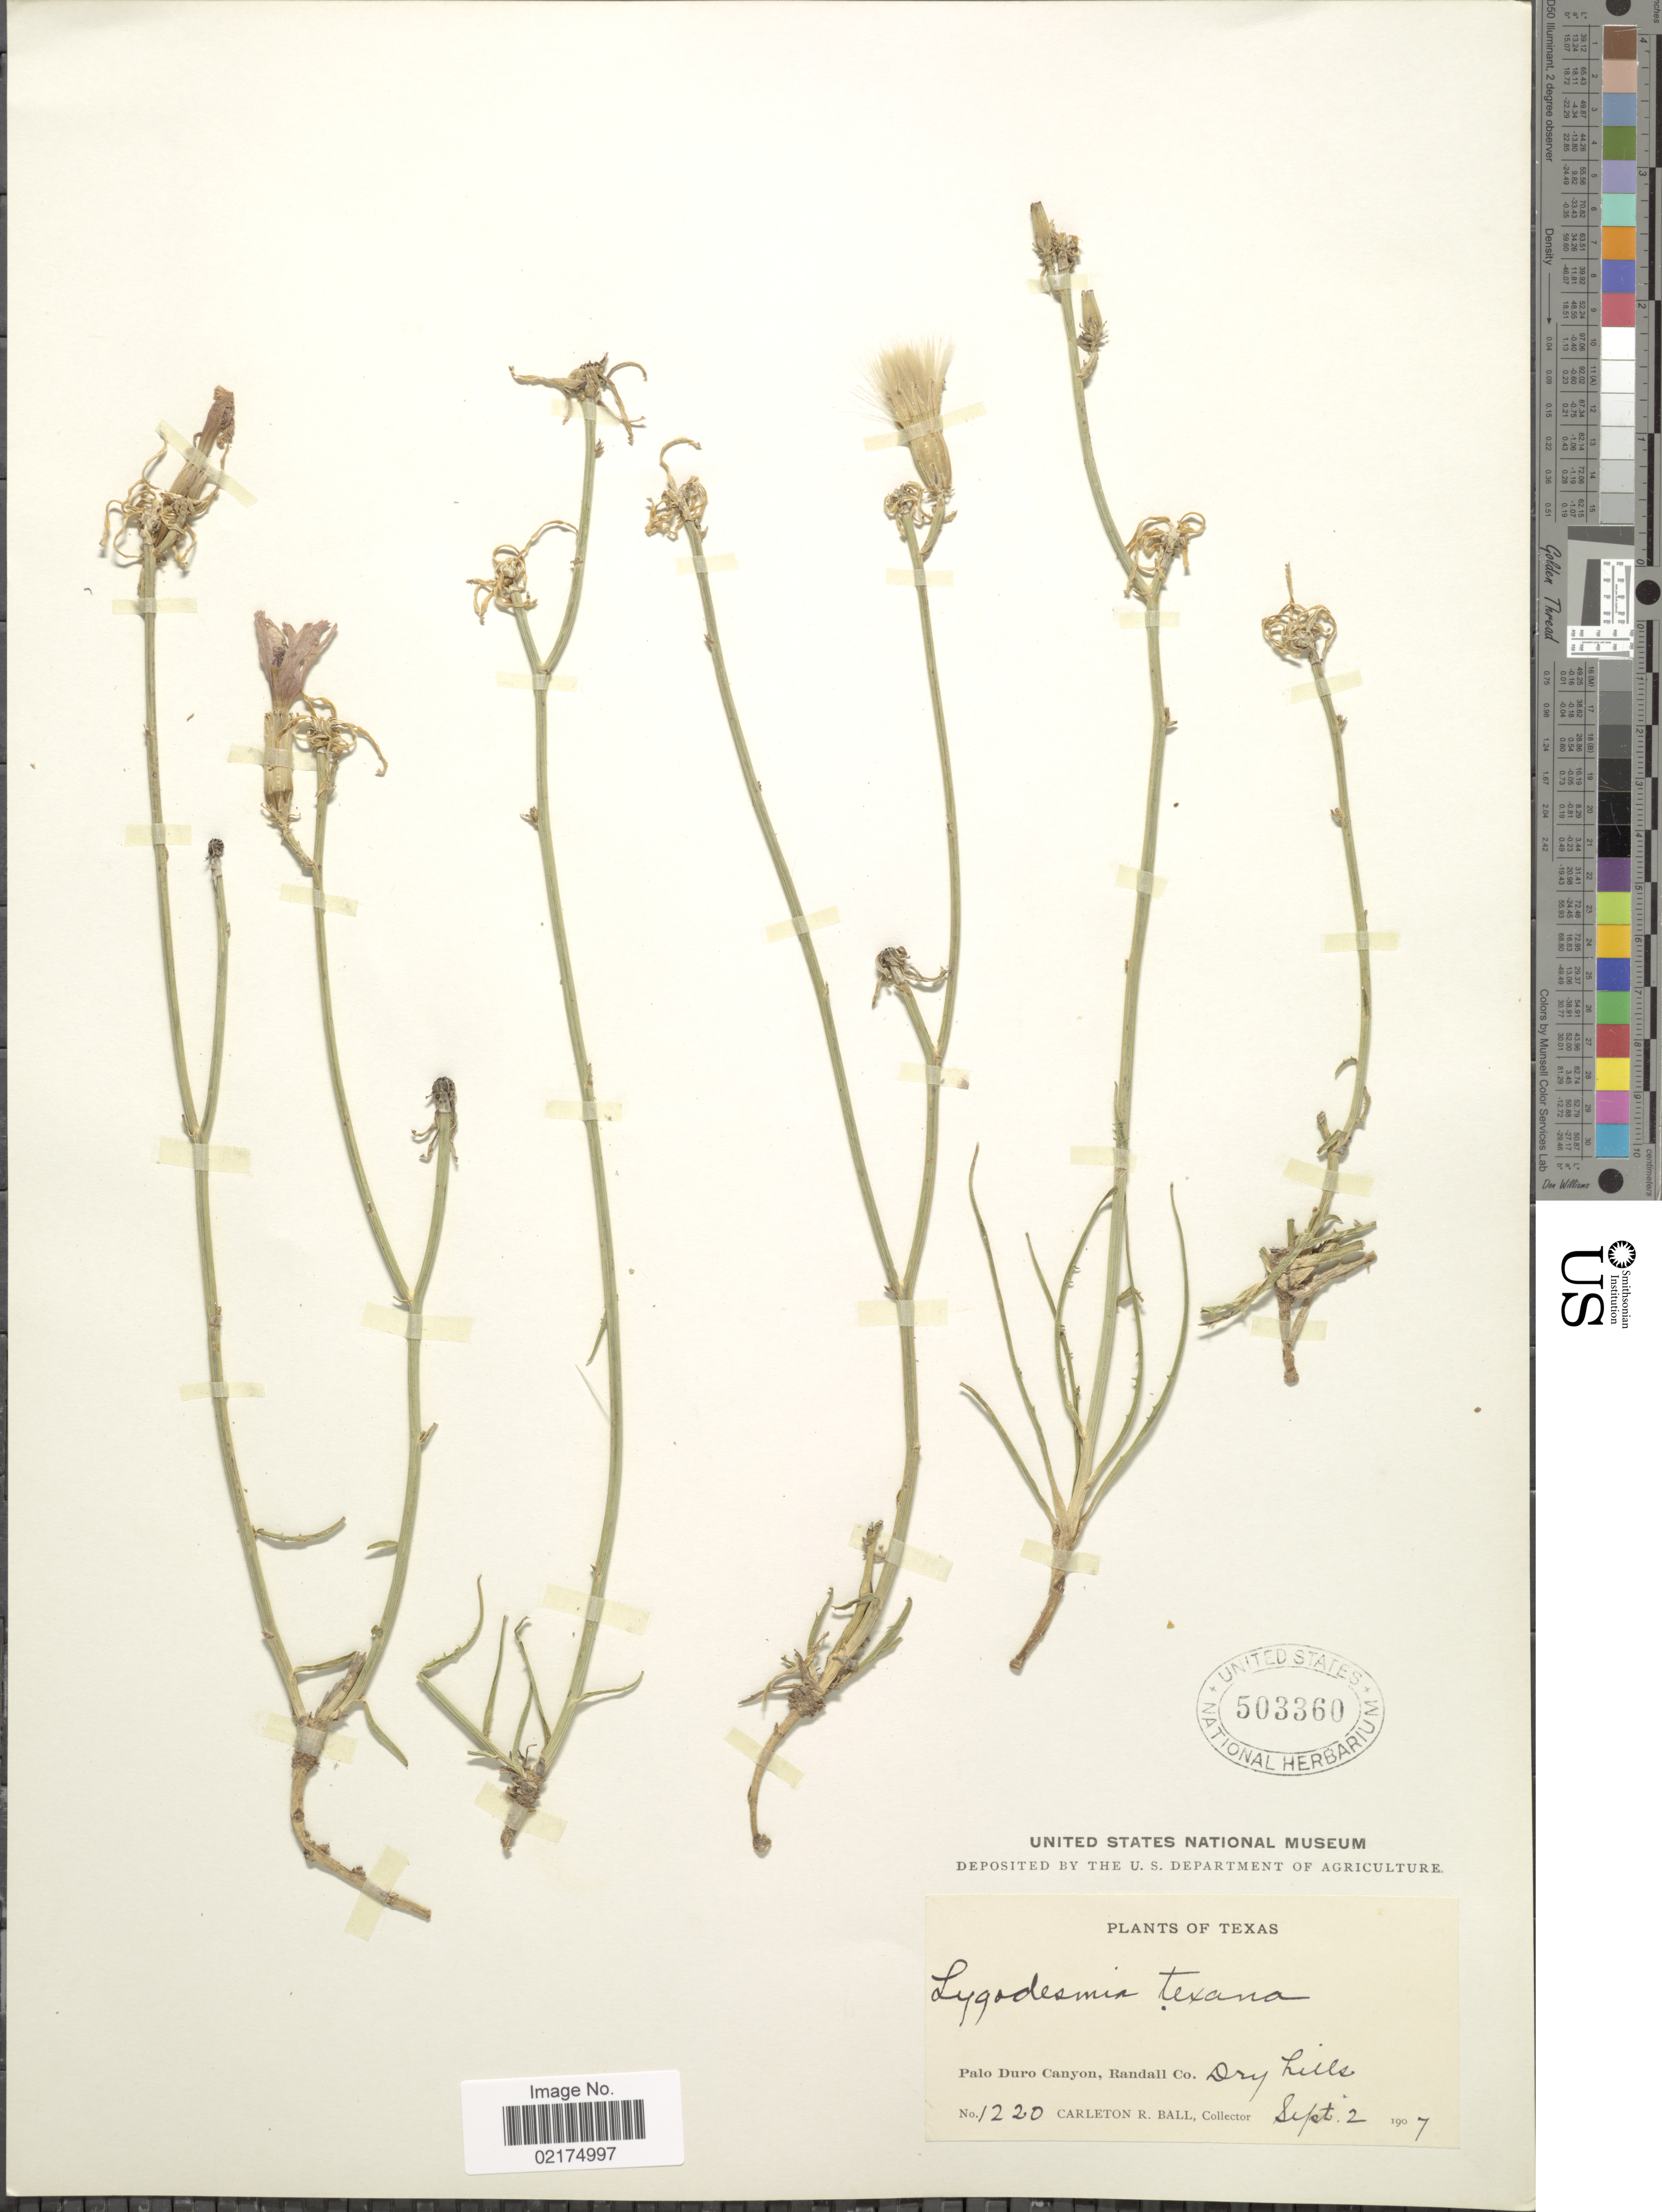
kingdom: Plantae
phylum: Tracheophyta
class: Magnoliopsida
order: Asterales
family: Asteraceae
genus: Lygodesmia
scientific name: Lygodesmia texana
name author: (Torr. & A. Gray) Greene ex Small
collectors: C. R. Ball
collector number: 1220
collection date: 1907-09-09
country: United States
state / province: Texas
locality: Palo Duro Canyon, Randall Co.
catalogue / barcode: US 503360